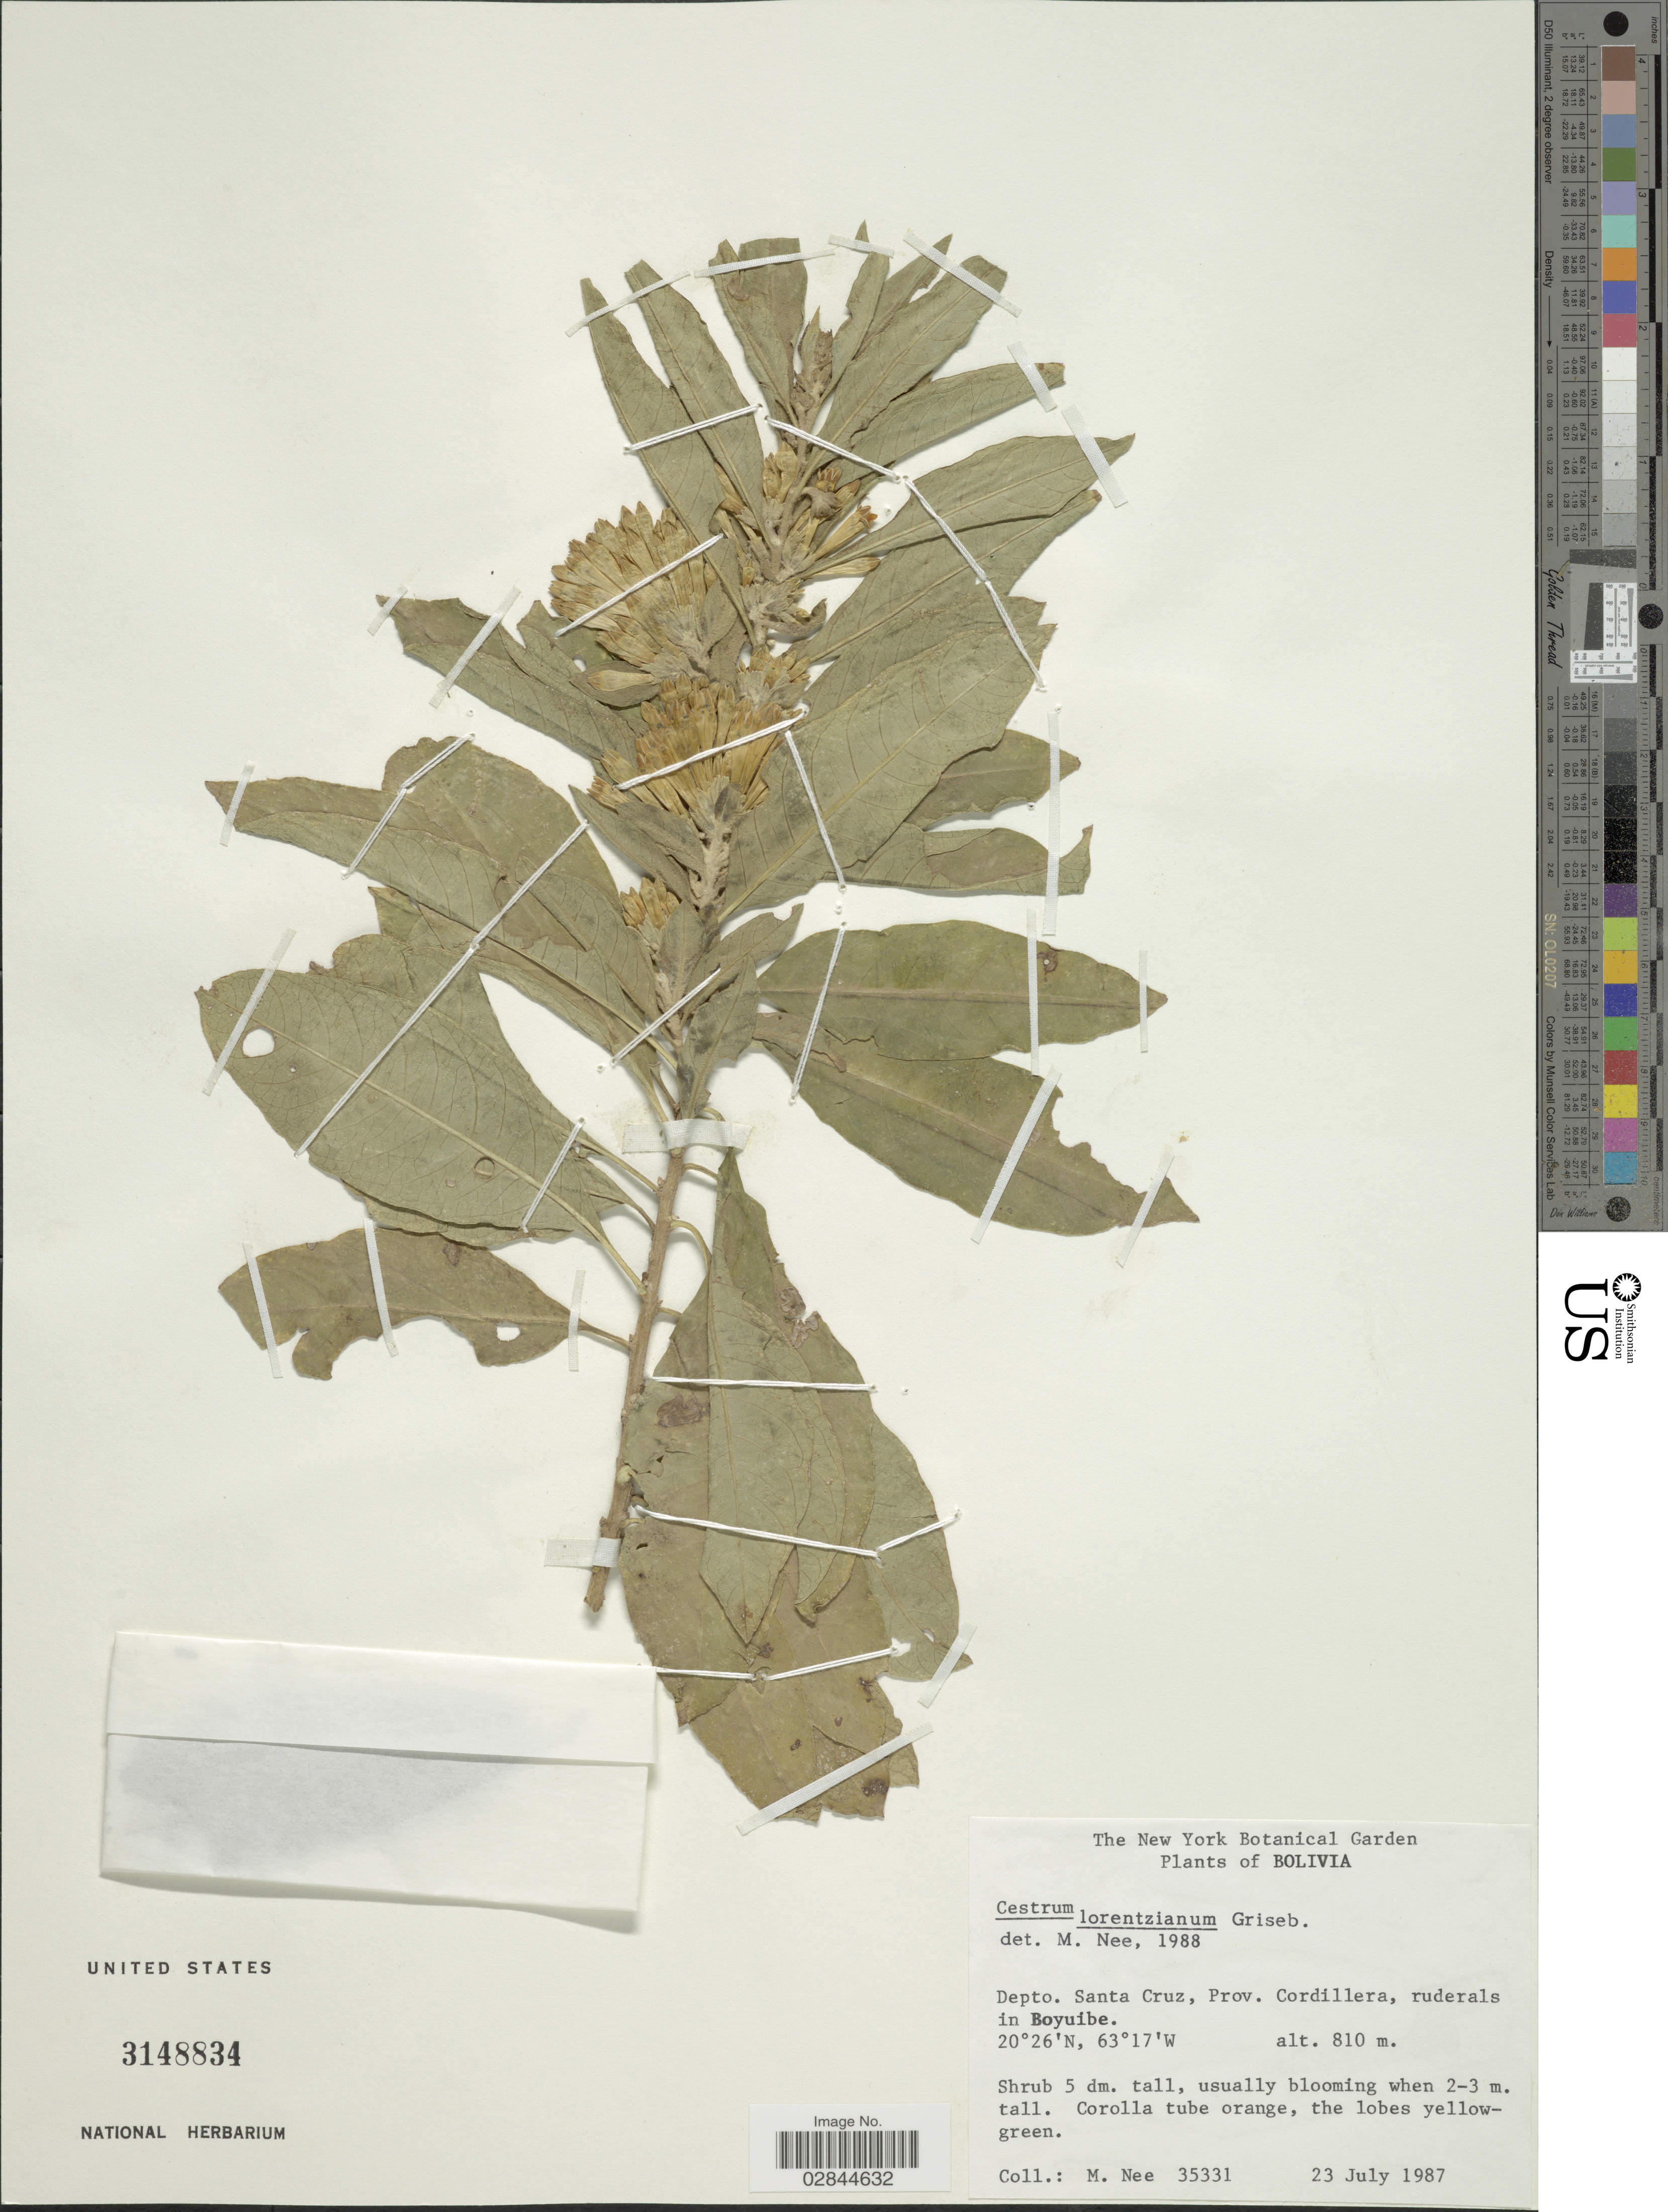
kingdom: Plantae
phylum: Tracheophyta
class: Magnoliopsida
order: Solanales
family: Solanaceae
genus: Cestrum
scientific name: Cestrum lorentzianum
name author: Griseb.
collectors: M. Nee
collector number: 35331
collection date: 1987-07-23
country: Bolivia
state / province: Santa Cruz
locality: Depto. Santa Cruz, Prov. Cordillera, ruderals in Boyuibe.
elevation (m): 810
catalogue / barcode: US 3148834